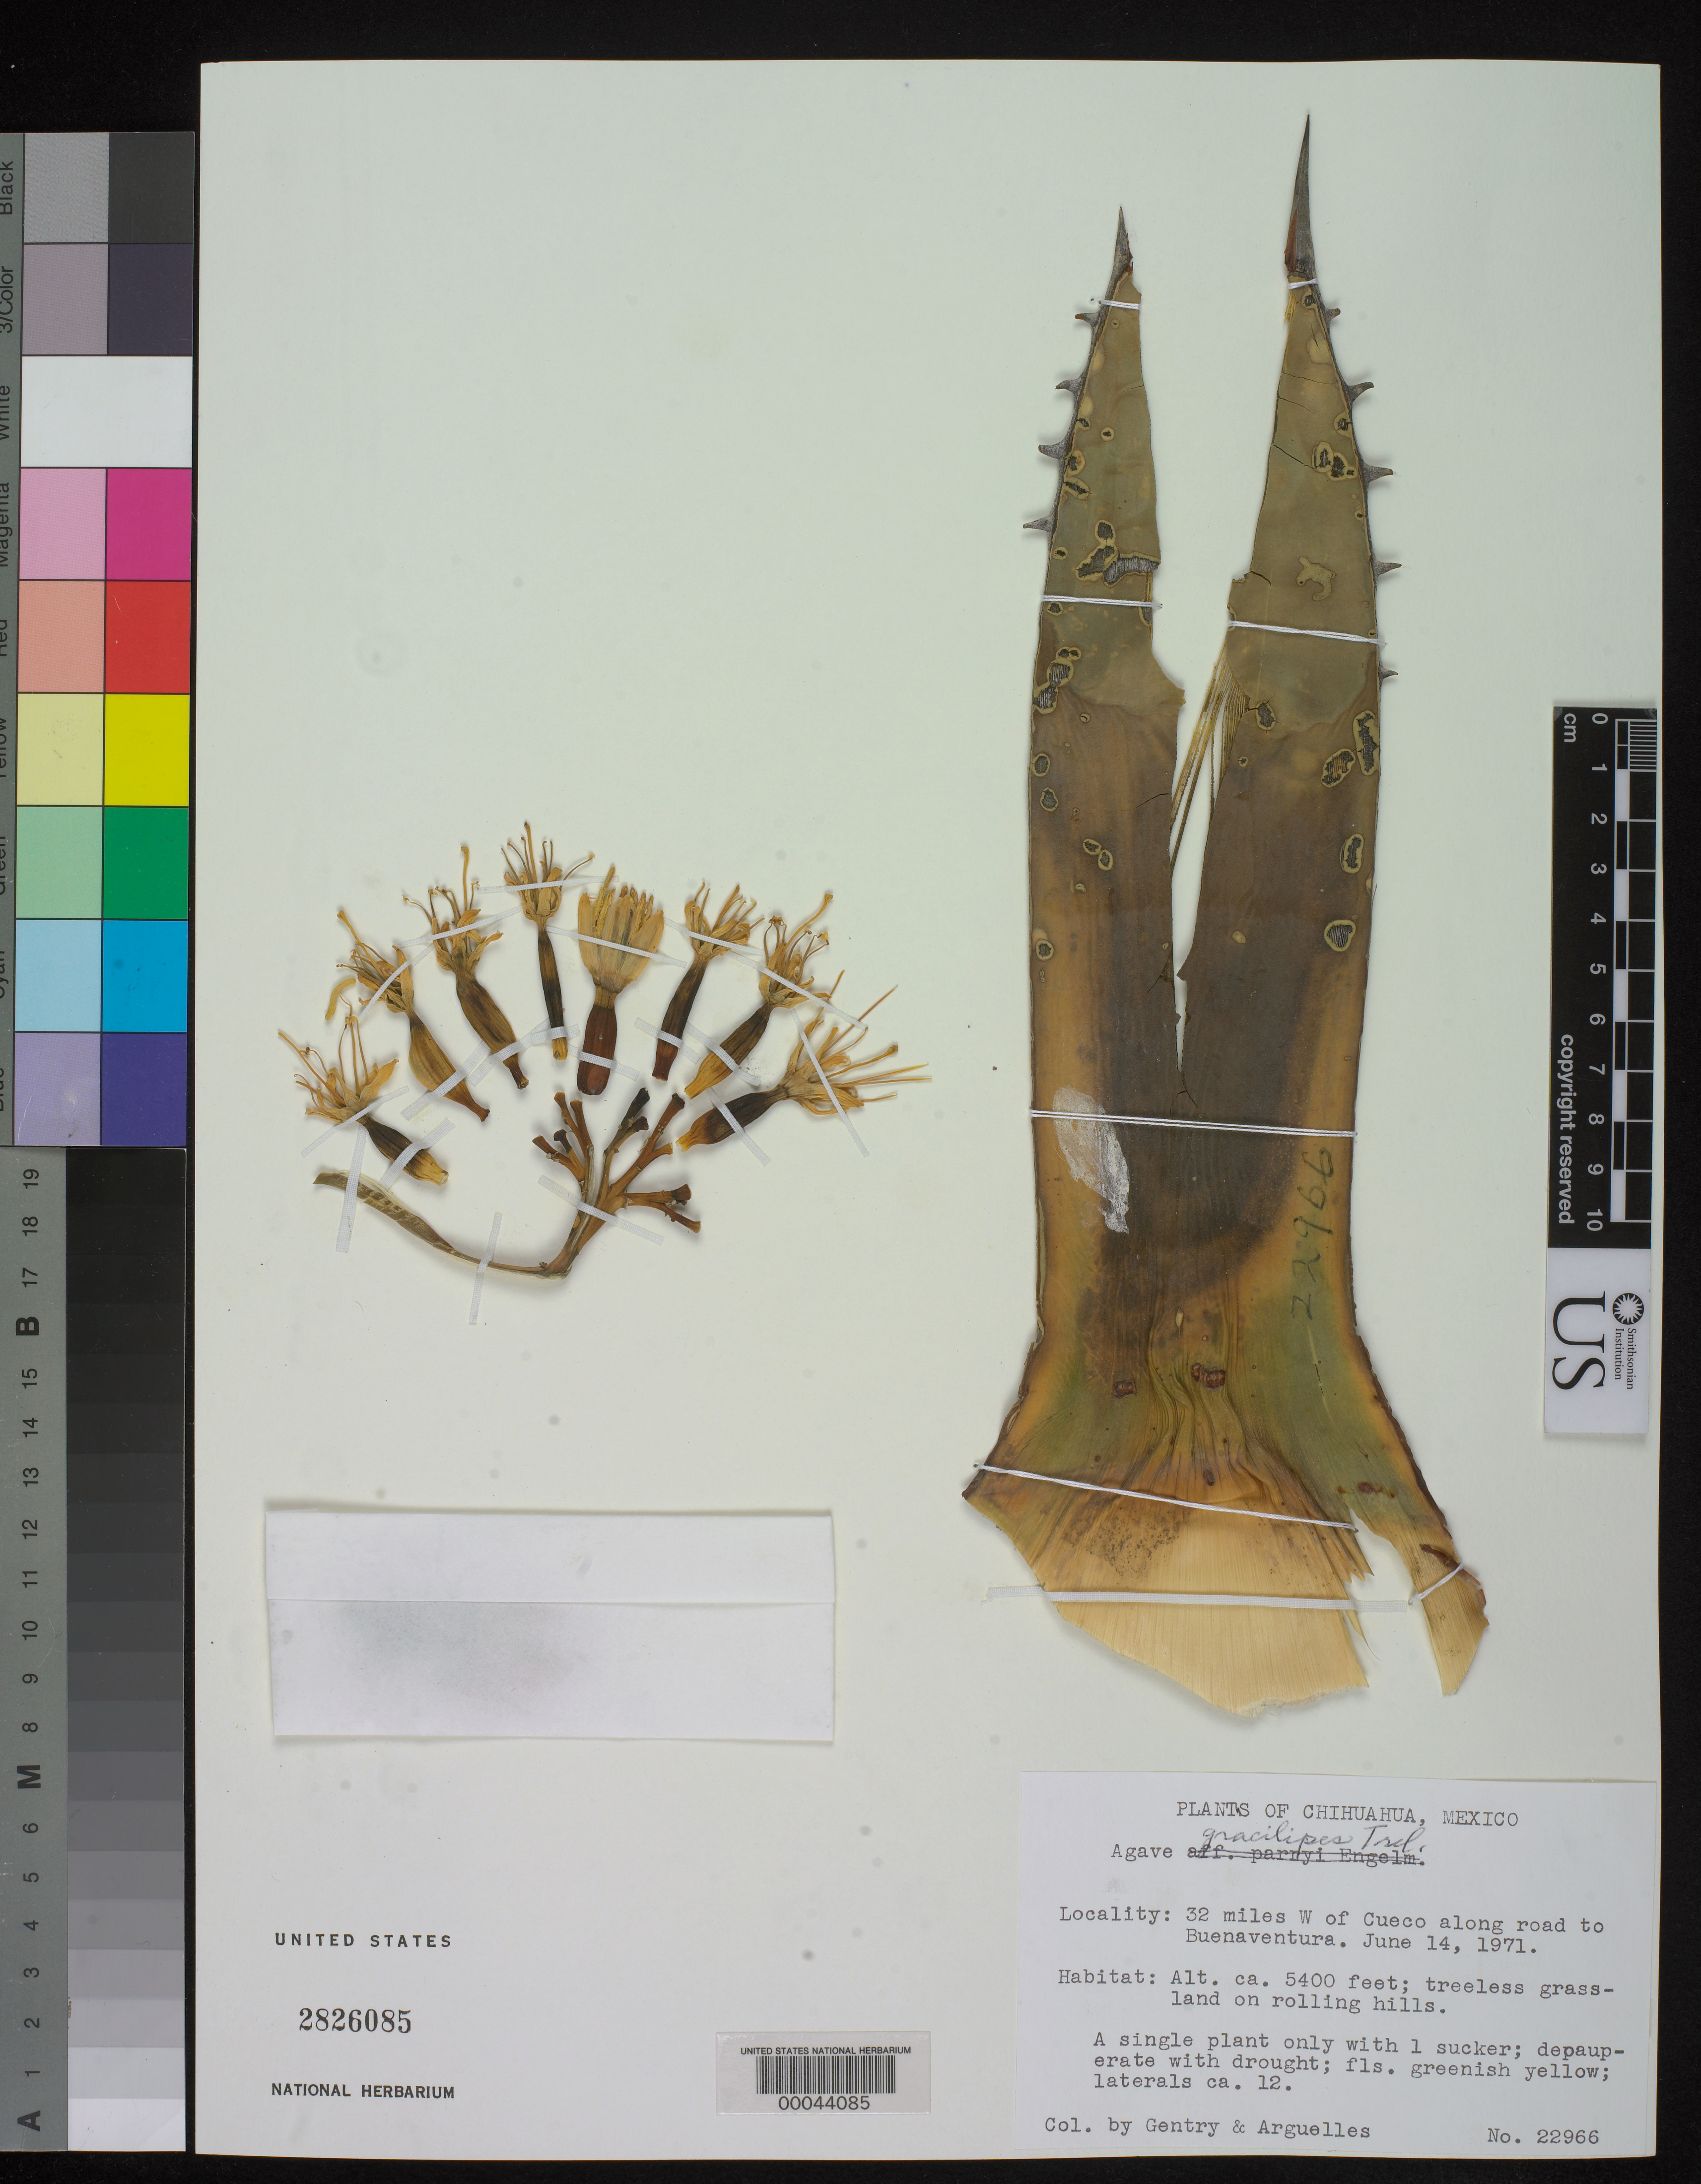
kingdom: Plantae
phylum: Tracheophyta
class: Liliopsida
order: Asparagales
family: Asparagaceae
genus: Agave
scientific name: Agave gracilipes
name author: Trel.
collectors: H. S. Gentry & J. Arguelles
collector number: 22966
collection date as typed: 14 Jun 1971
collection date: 1971-06-14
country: Mexico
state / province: Chihuahua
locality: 32 mi W of Cueco along road to Buenaventura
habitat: Treeless grassland on rolling hills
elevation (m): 1646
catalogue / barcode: US 2826085